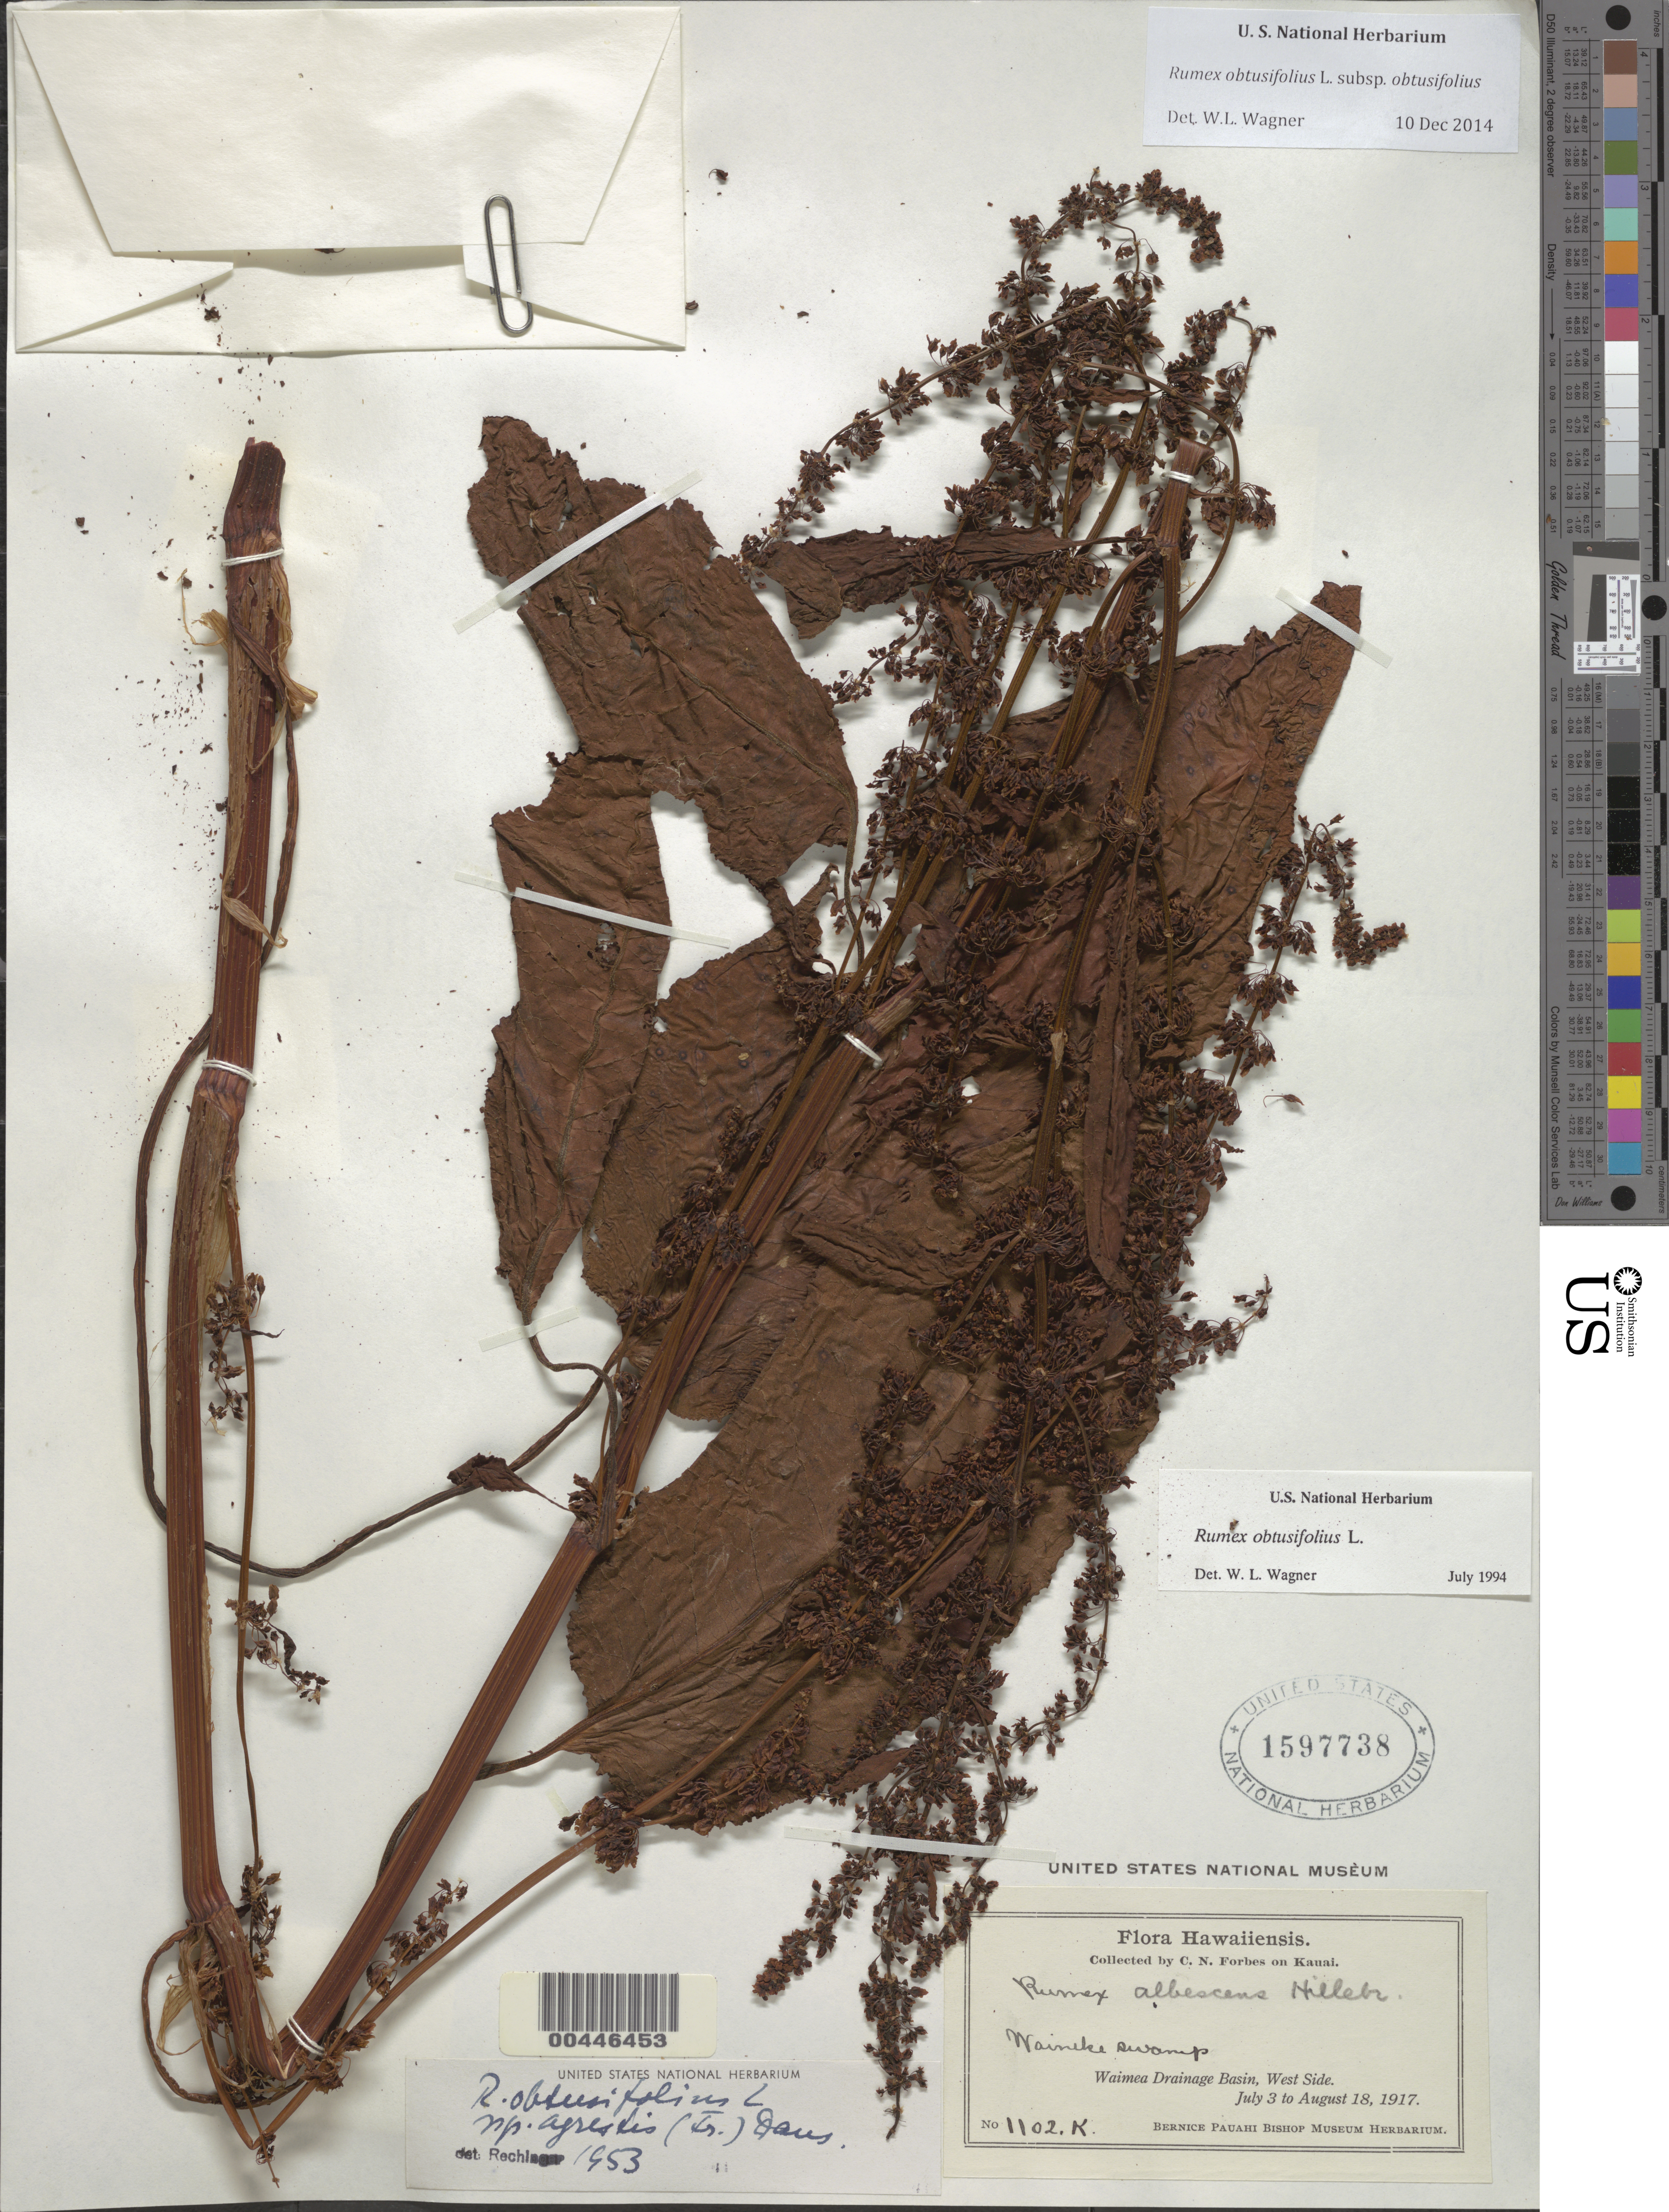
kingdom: Plantae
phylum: Tracheophyta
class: Magnoliopsida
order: Caryophyllales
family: Polygonaceae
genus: Rumex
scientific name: Rumex obtusifolius subsp. obtusifolius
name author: L.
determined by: Wagner, W. L., (BOT), Smithsonian Institution - National Museum of Natural History (UNITED STATES)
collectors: C. N. Forbes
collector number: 1102.K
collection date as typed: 3 Jul 1917 to 18 Aug 1917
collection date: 1917-07-03/1917-08-18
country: United States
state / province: Hawaii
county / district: Kauai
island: Kaua'i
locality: Waineke Swamp, Waimea Drainage Basin, W side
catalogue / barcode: US 1597738